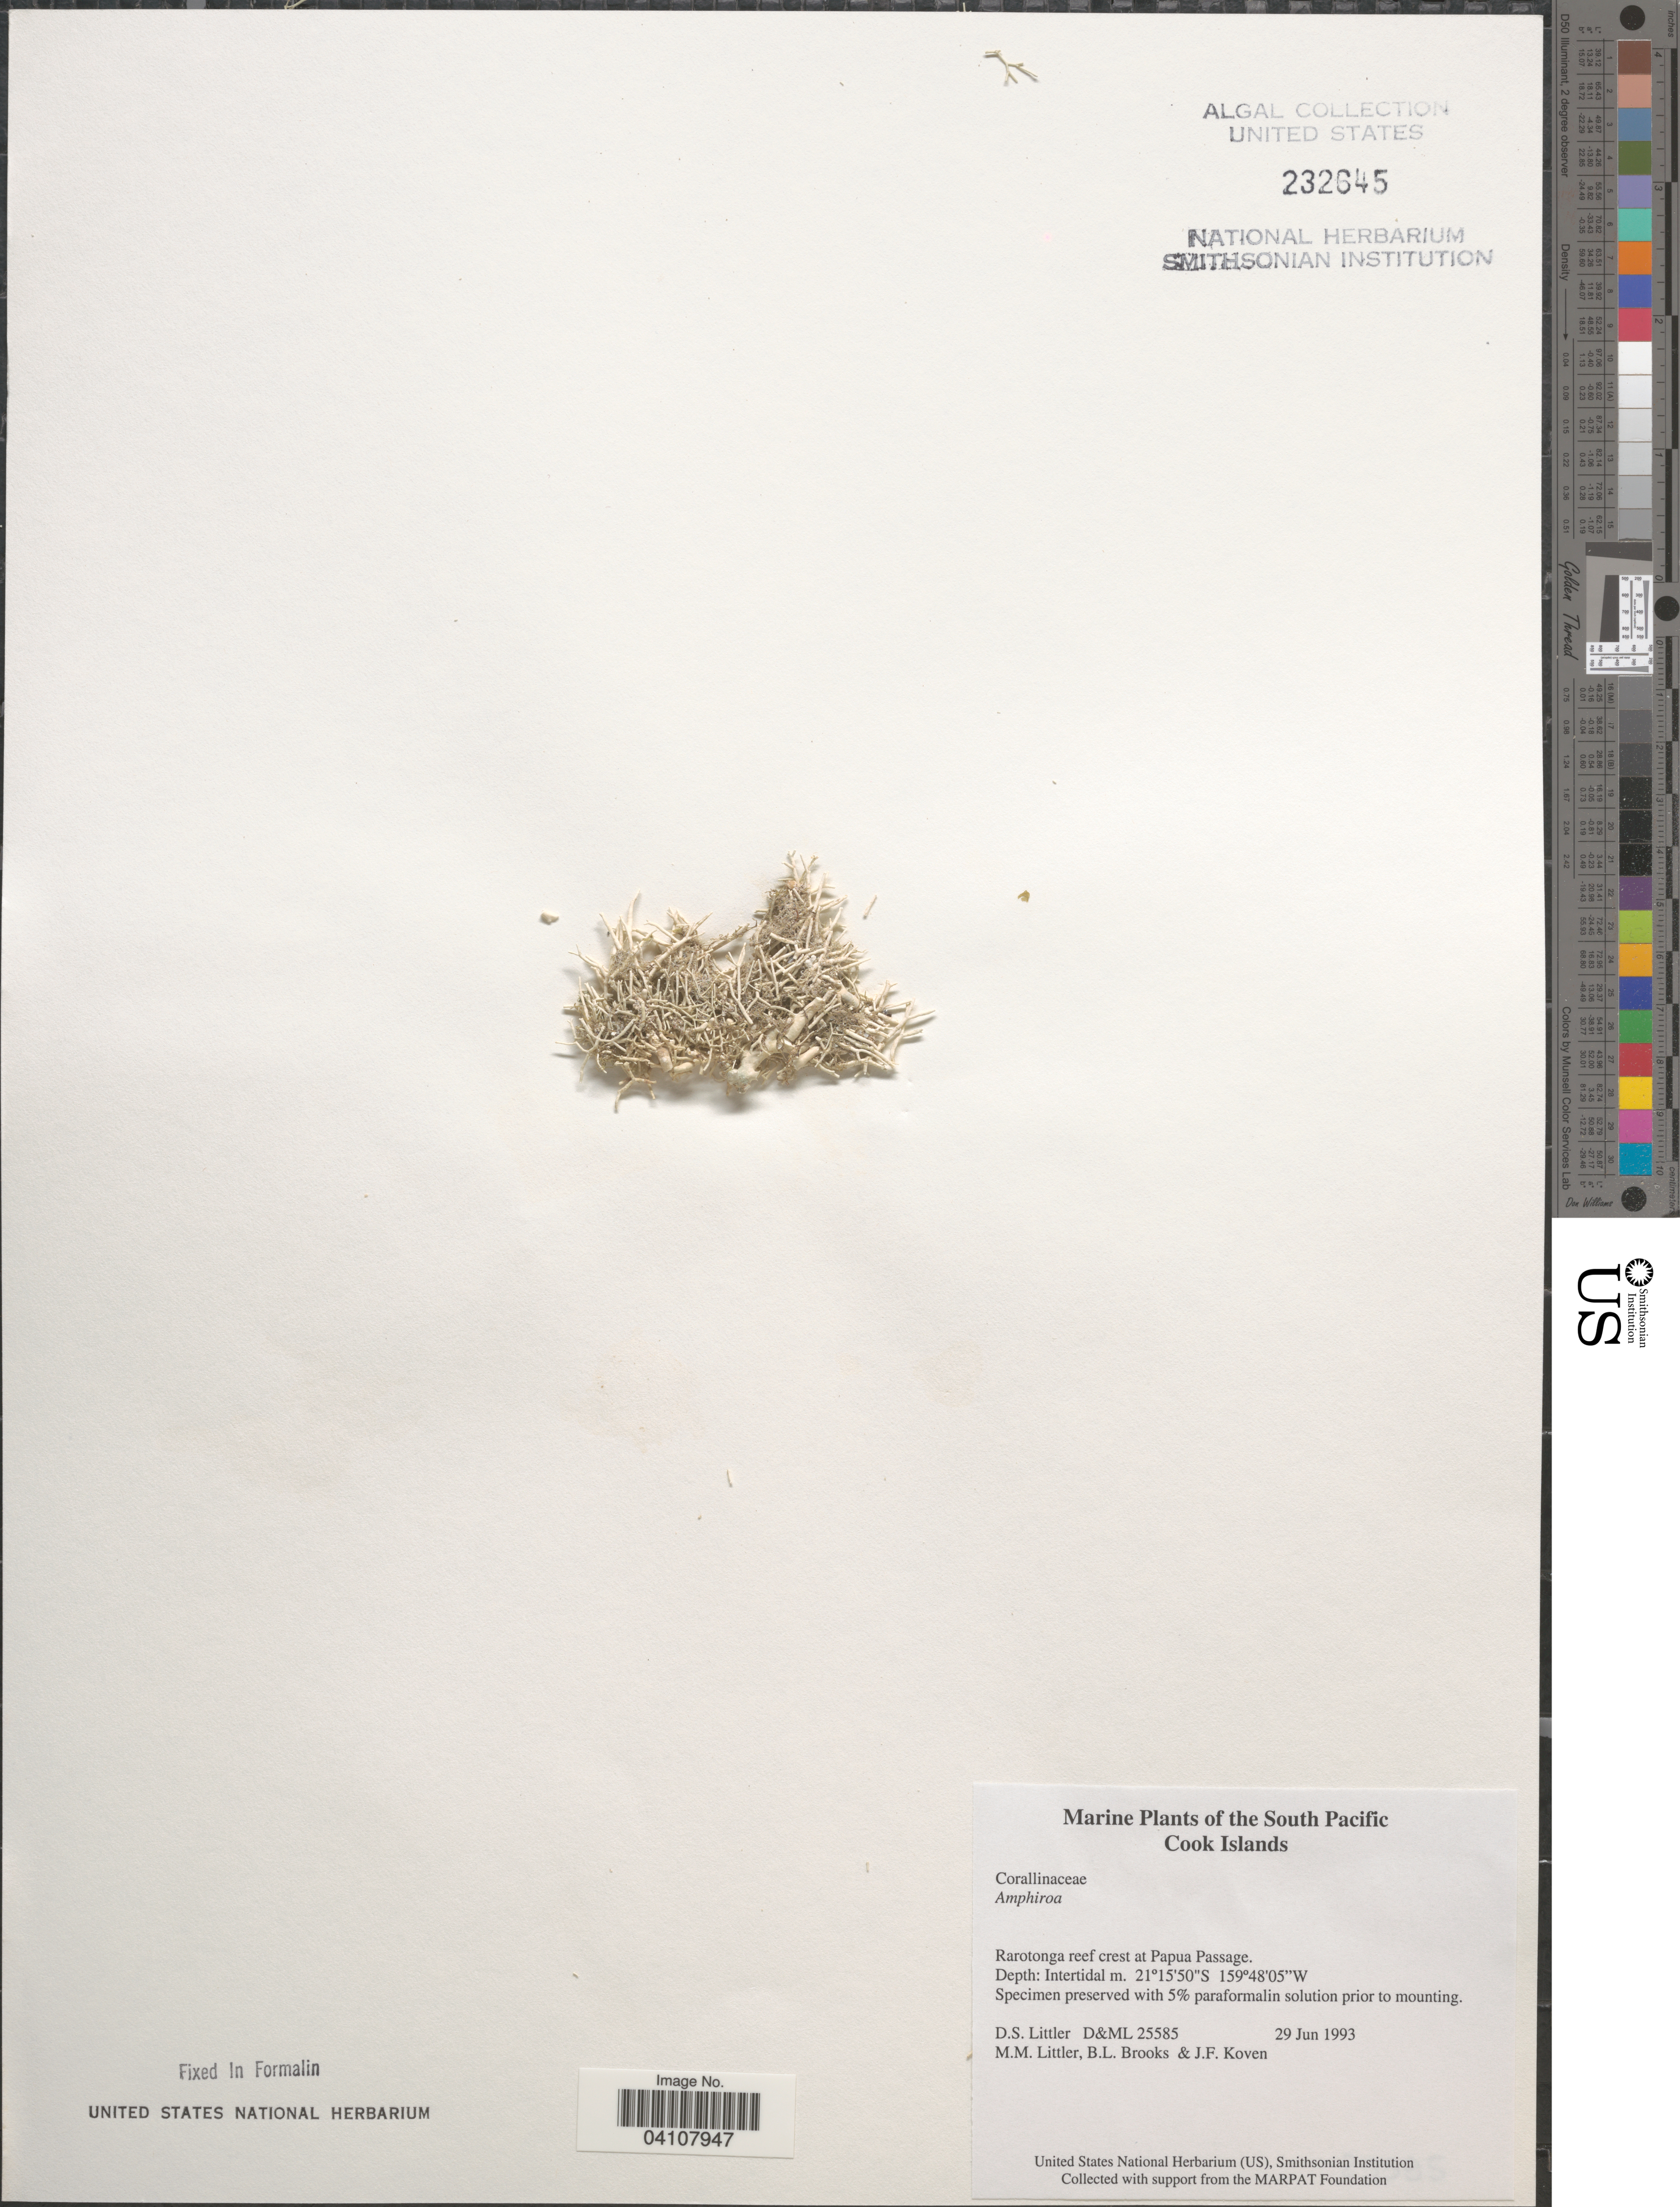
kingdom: Plantae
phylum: Rhodophyta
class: Florideophyceae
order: Corallinales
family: Lithophyllaceae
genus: Amphiroa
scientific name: Amphiroa sp.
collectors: D. S. Littler, B. Brooks & J. Koven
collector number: D&ML25585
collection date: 1993-06-29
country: Cook Islands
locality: The South Pacific. Rarotonga reef crest at Papua Passage.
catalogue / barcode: US 232645